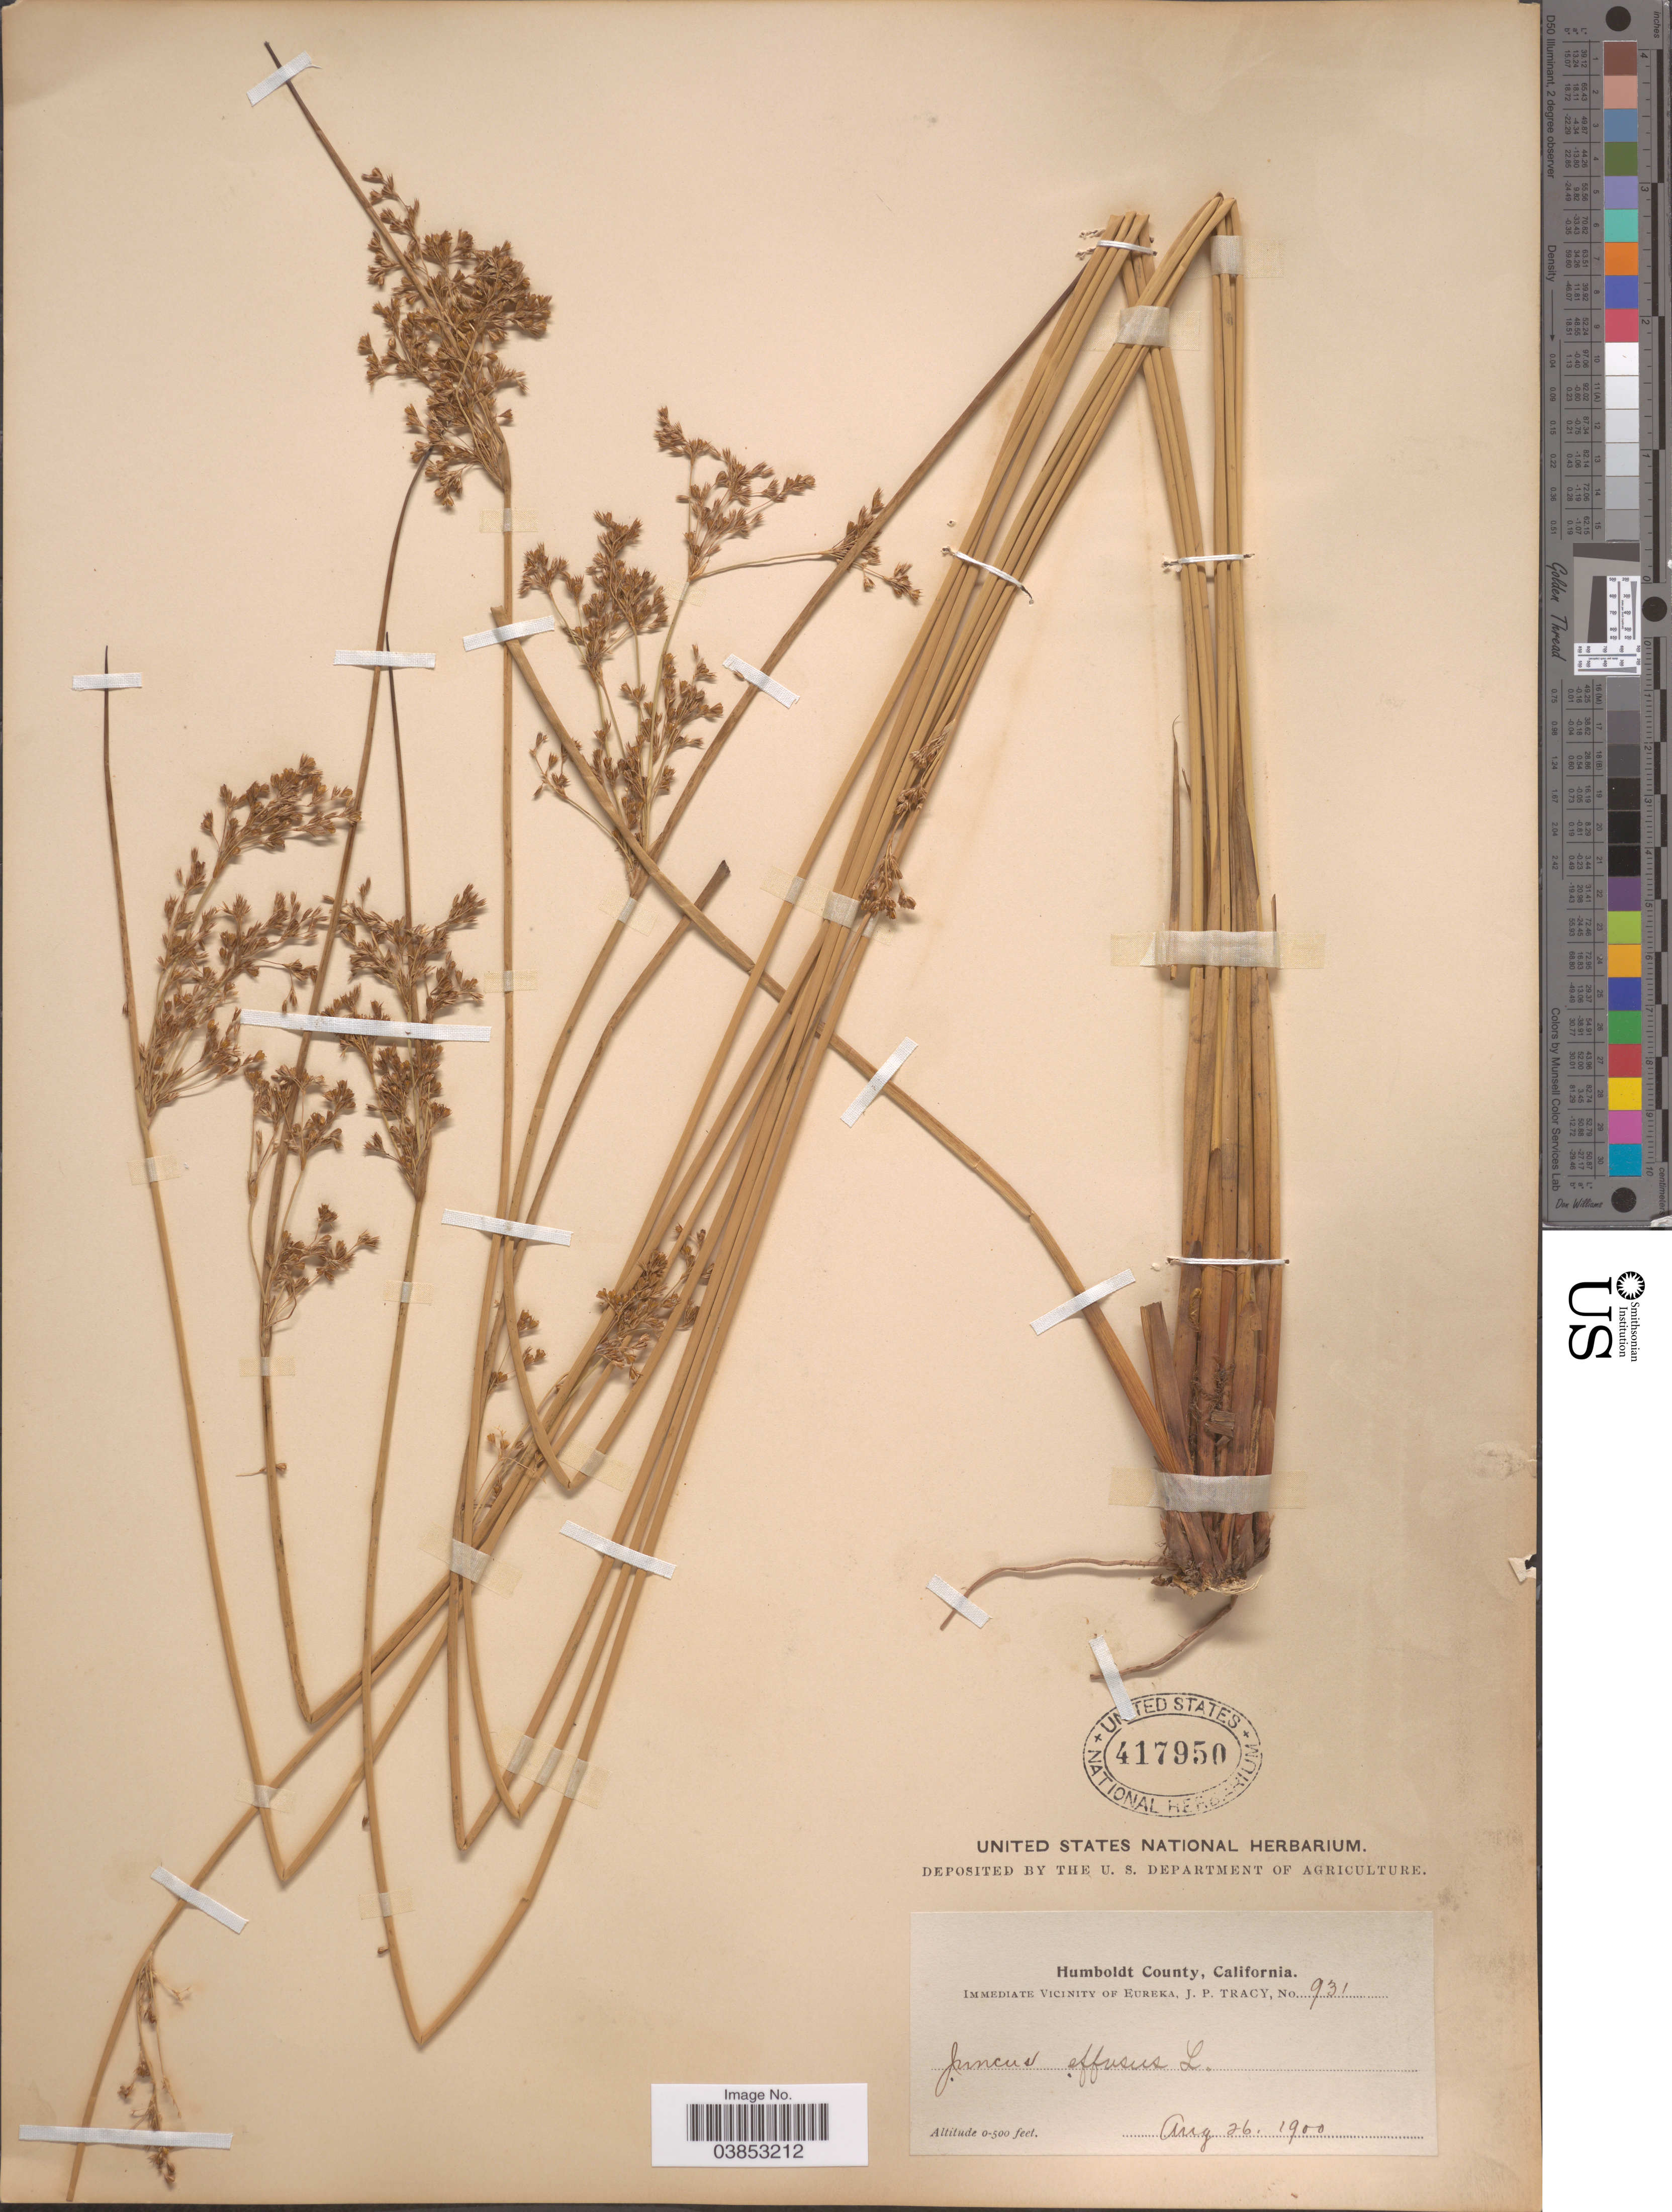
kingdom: Plantae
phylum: Tracheophyta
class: Liliopsida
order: Poales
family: Juncaceae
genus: Juncus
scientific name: Juncus effusus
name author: L.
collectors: J. Tracy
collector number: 931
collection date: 1900-08-26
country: United States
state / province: California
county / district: Humboldt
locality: Humboldt County, Immediate Vicinity of Eureka.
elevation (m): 0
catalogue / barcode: US 417950